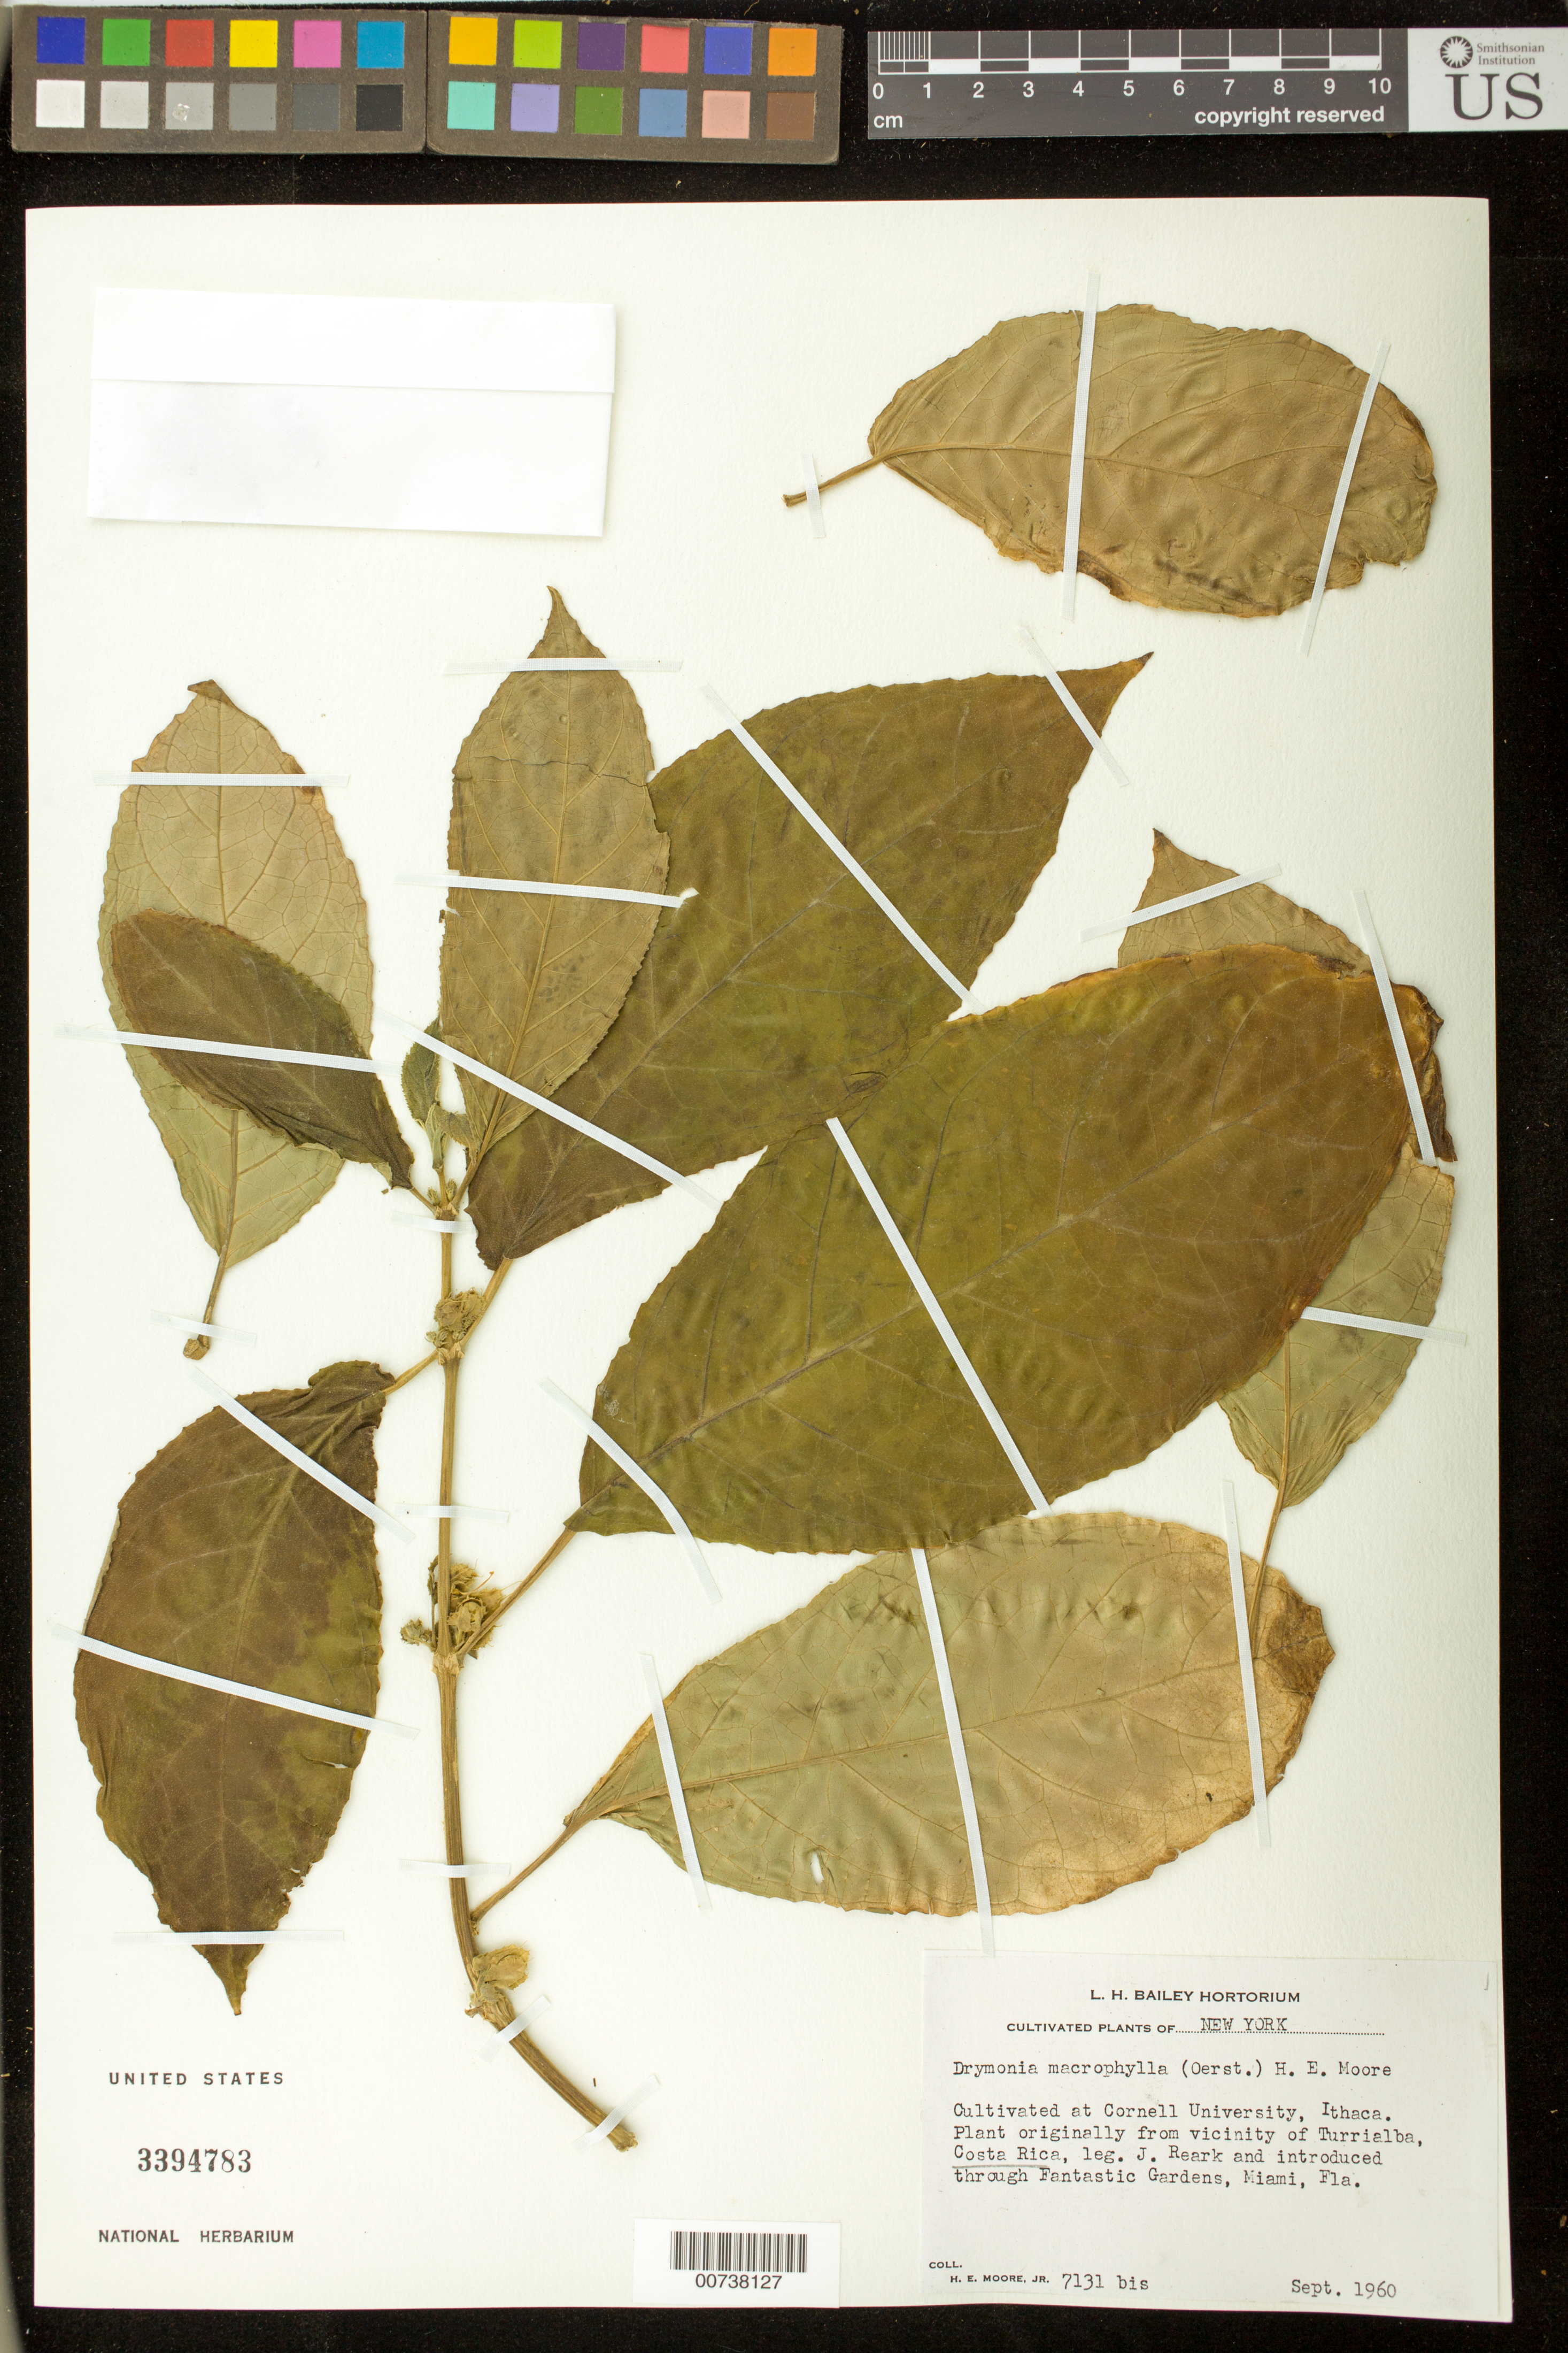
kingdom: Plantae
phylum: Tracheophyta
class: Magnoliopsida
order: Lamiales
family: Gesneriaceae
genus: Drymonia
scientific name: Drymonia macrophylla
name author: (Oerst.) H.E. Moore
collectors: H. E. Moore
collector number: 7131 bis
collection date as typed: Sep 1960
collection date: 1960-09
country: Costa Rica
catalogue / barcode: US 3394783